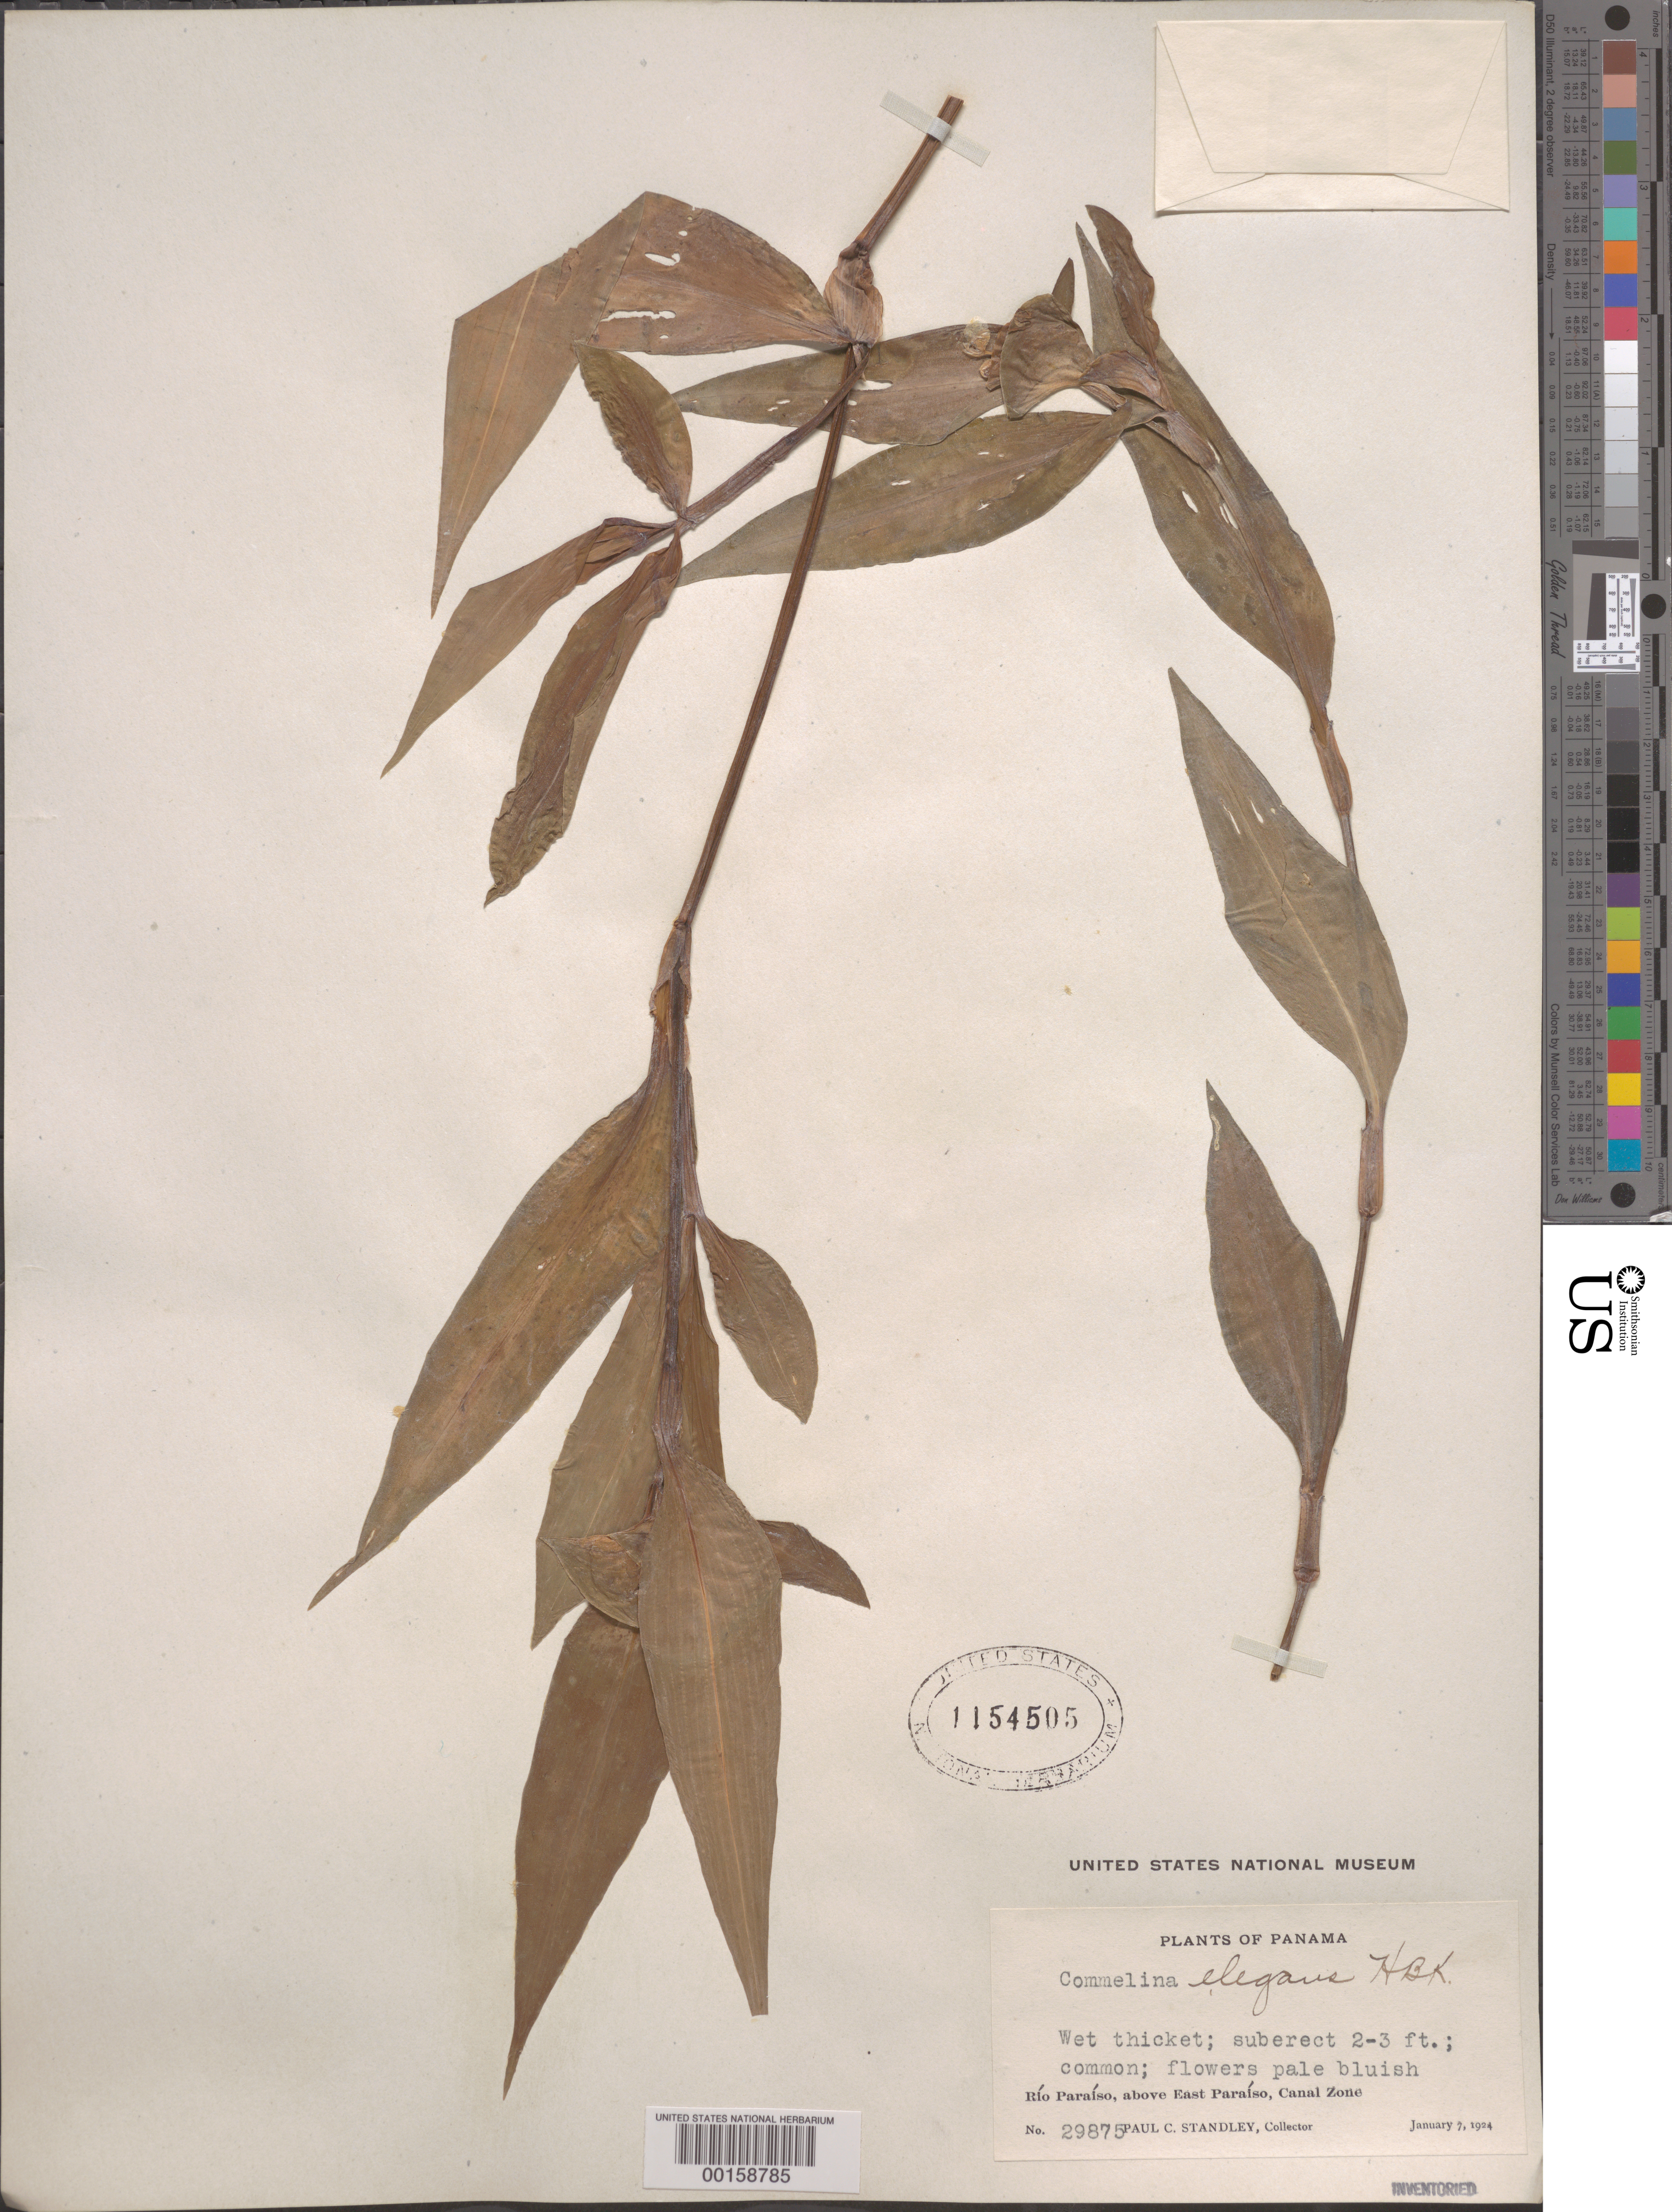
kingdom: Plantae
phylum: Tracheophyta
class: Liliopsida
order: Commelinales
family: Commelinaceae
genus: Commelina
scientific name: Commelina erecta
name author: L.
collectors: P. C. Standley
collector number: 29875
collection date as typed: Nov 1923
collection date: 1923-11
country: Panama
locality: Rio Paraiso; above E Paraiso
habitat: Wet thicket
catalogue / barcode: US 1154505